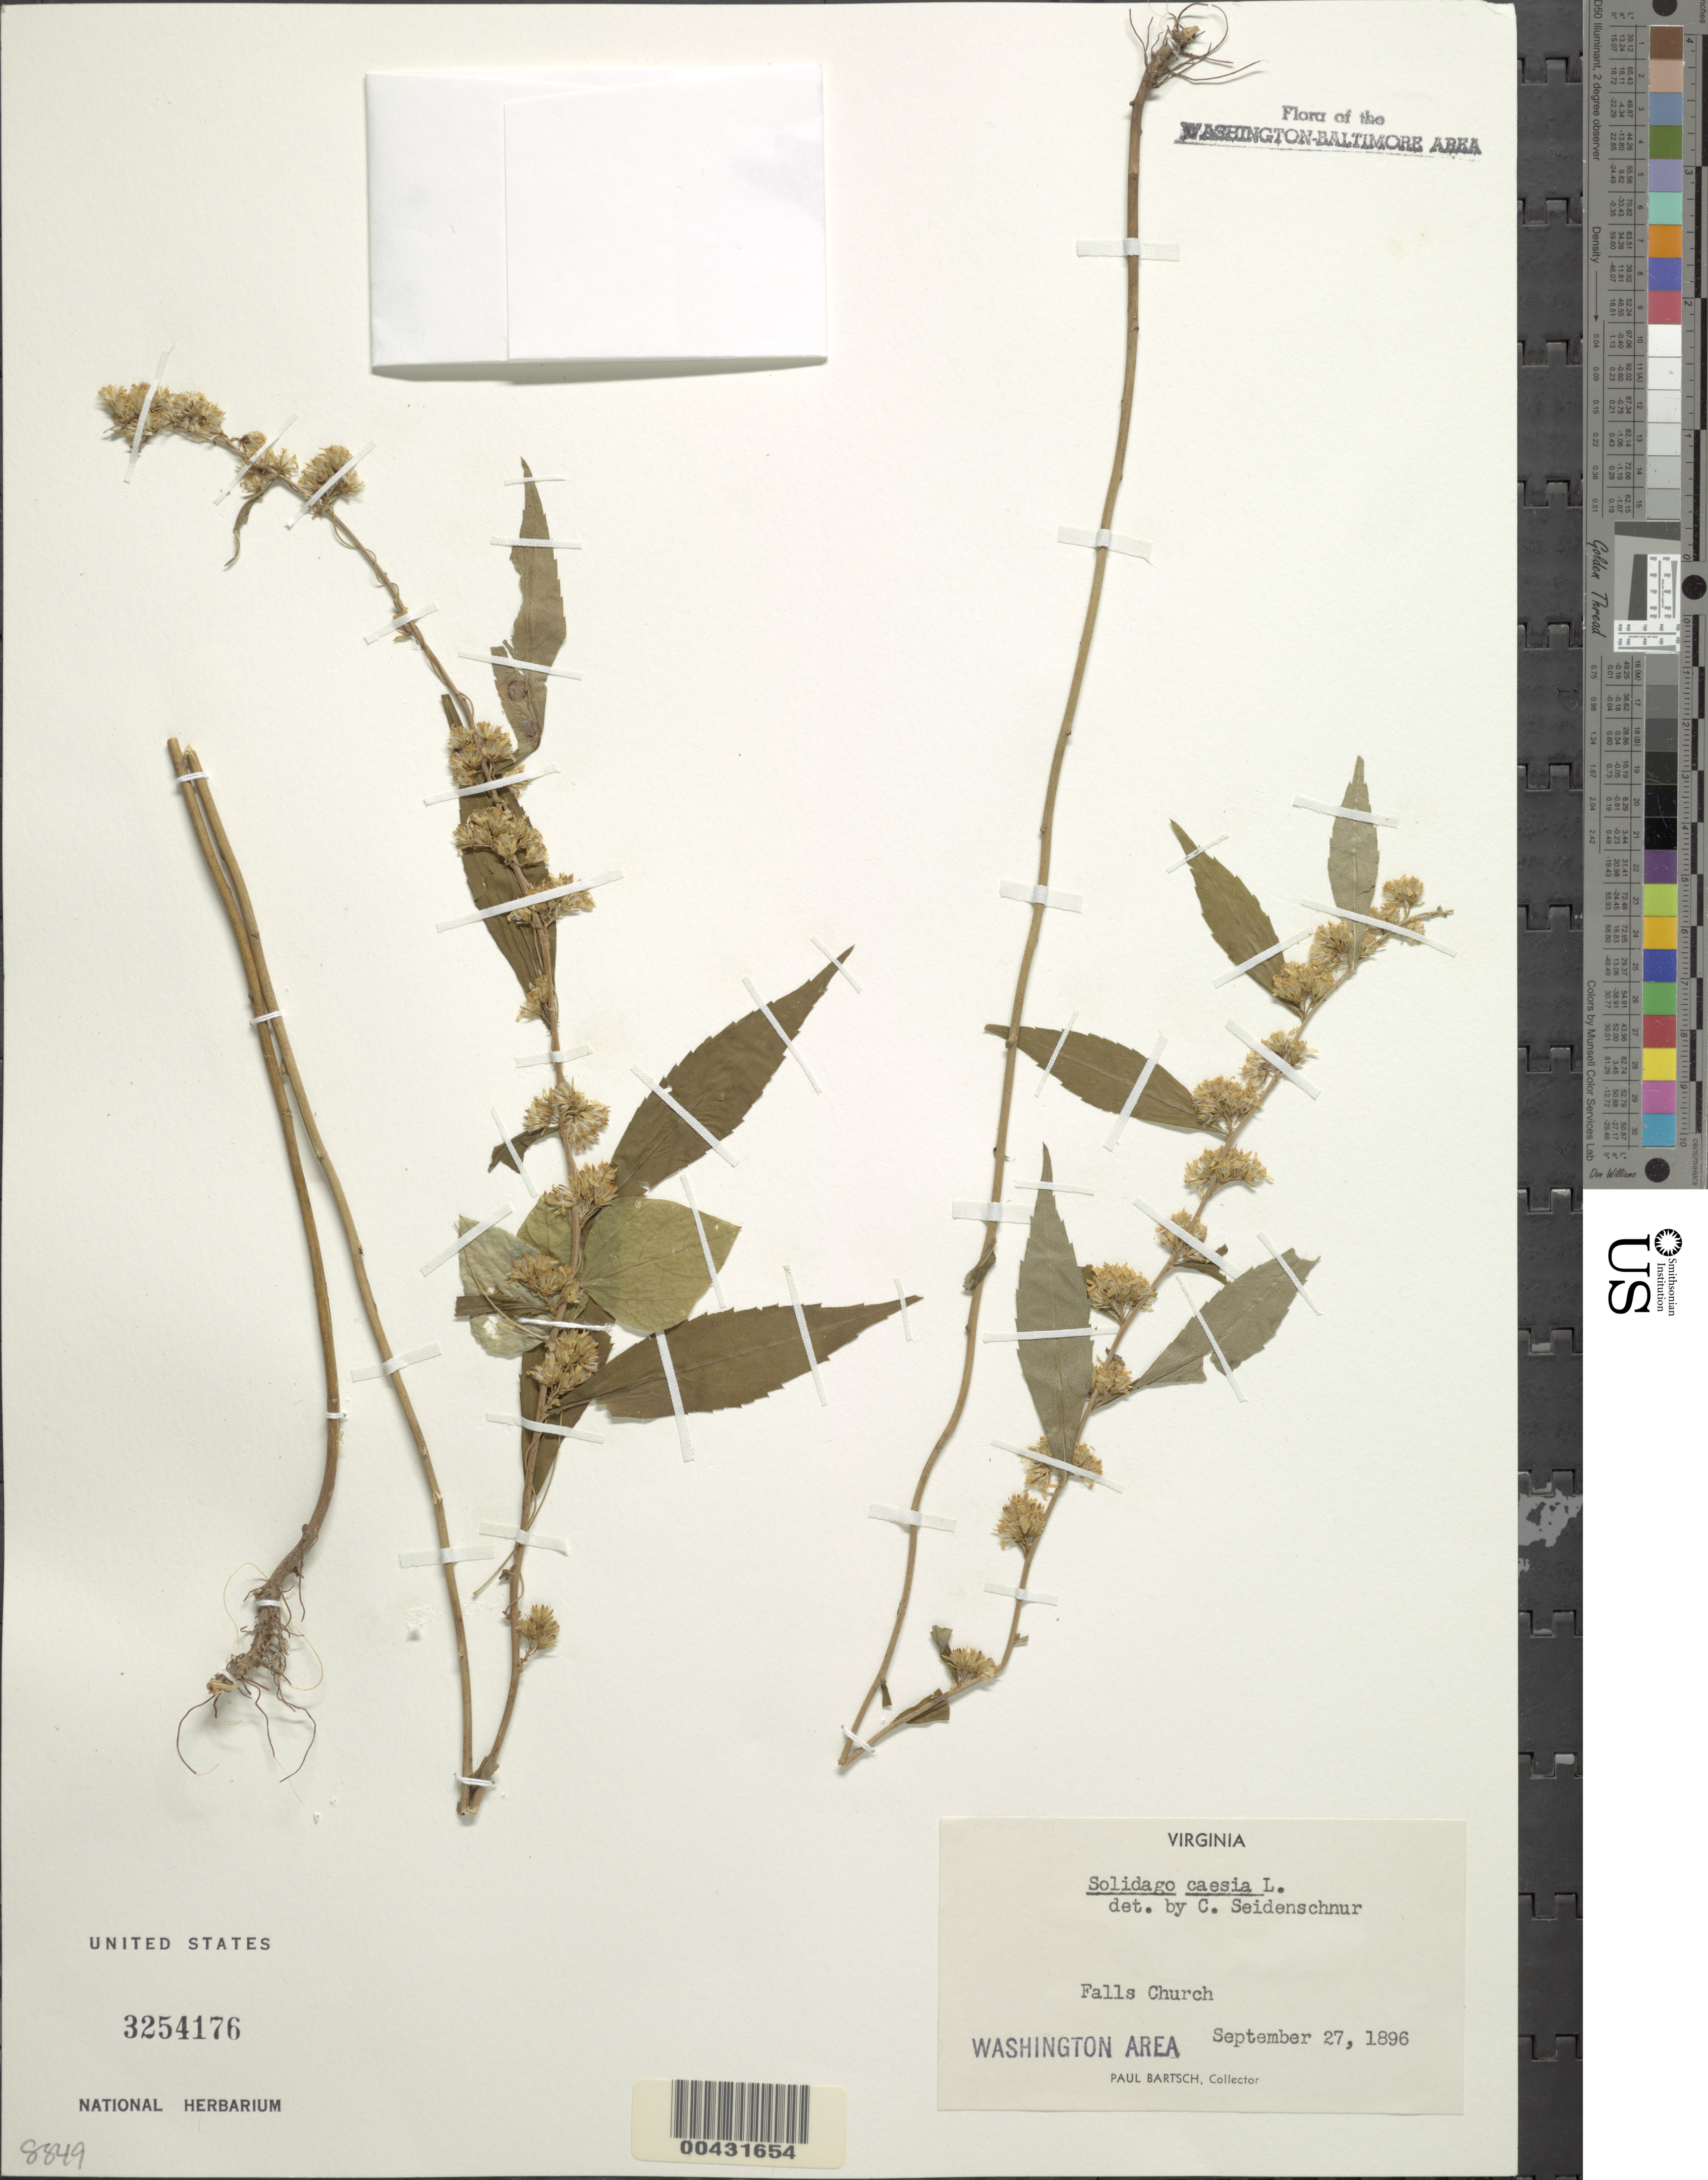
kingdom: Plantae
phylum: Tracheophyta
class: Magnoliopsida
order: Asterales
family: Asteraceae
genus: Solidago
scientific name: Solidago caesia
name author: L.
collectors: P. Bartsch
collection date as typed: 27 Sep 1896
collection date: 1896-09-27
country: United States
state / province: Virginia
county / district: City of Falls Church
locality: Falls Church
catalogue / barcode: US 3254176